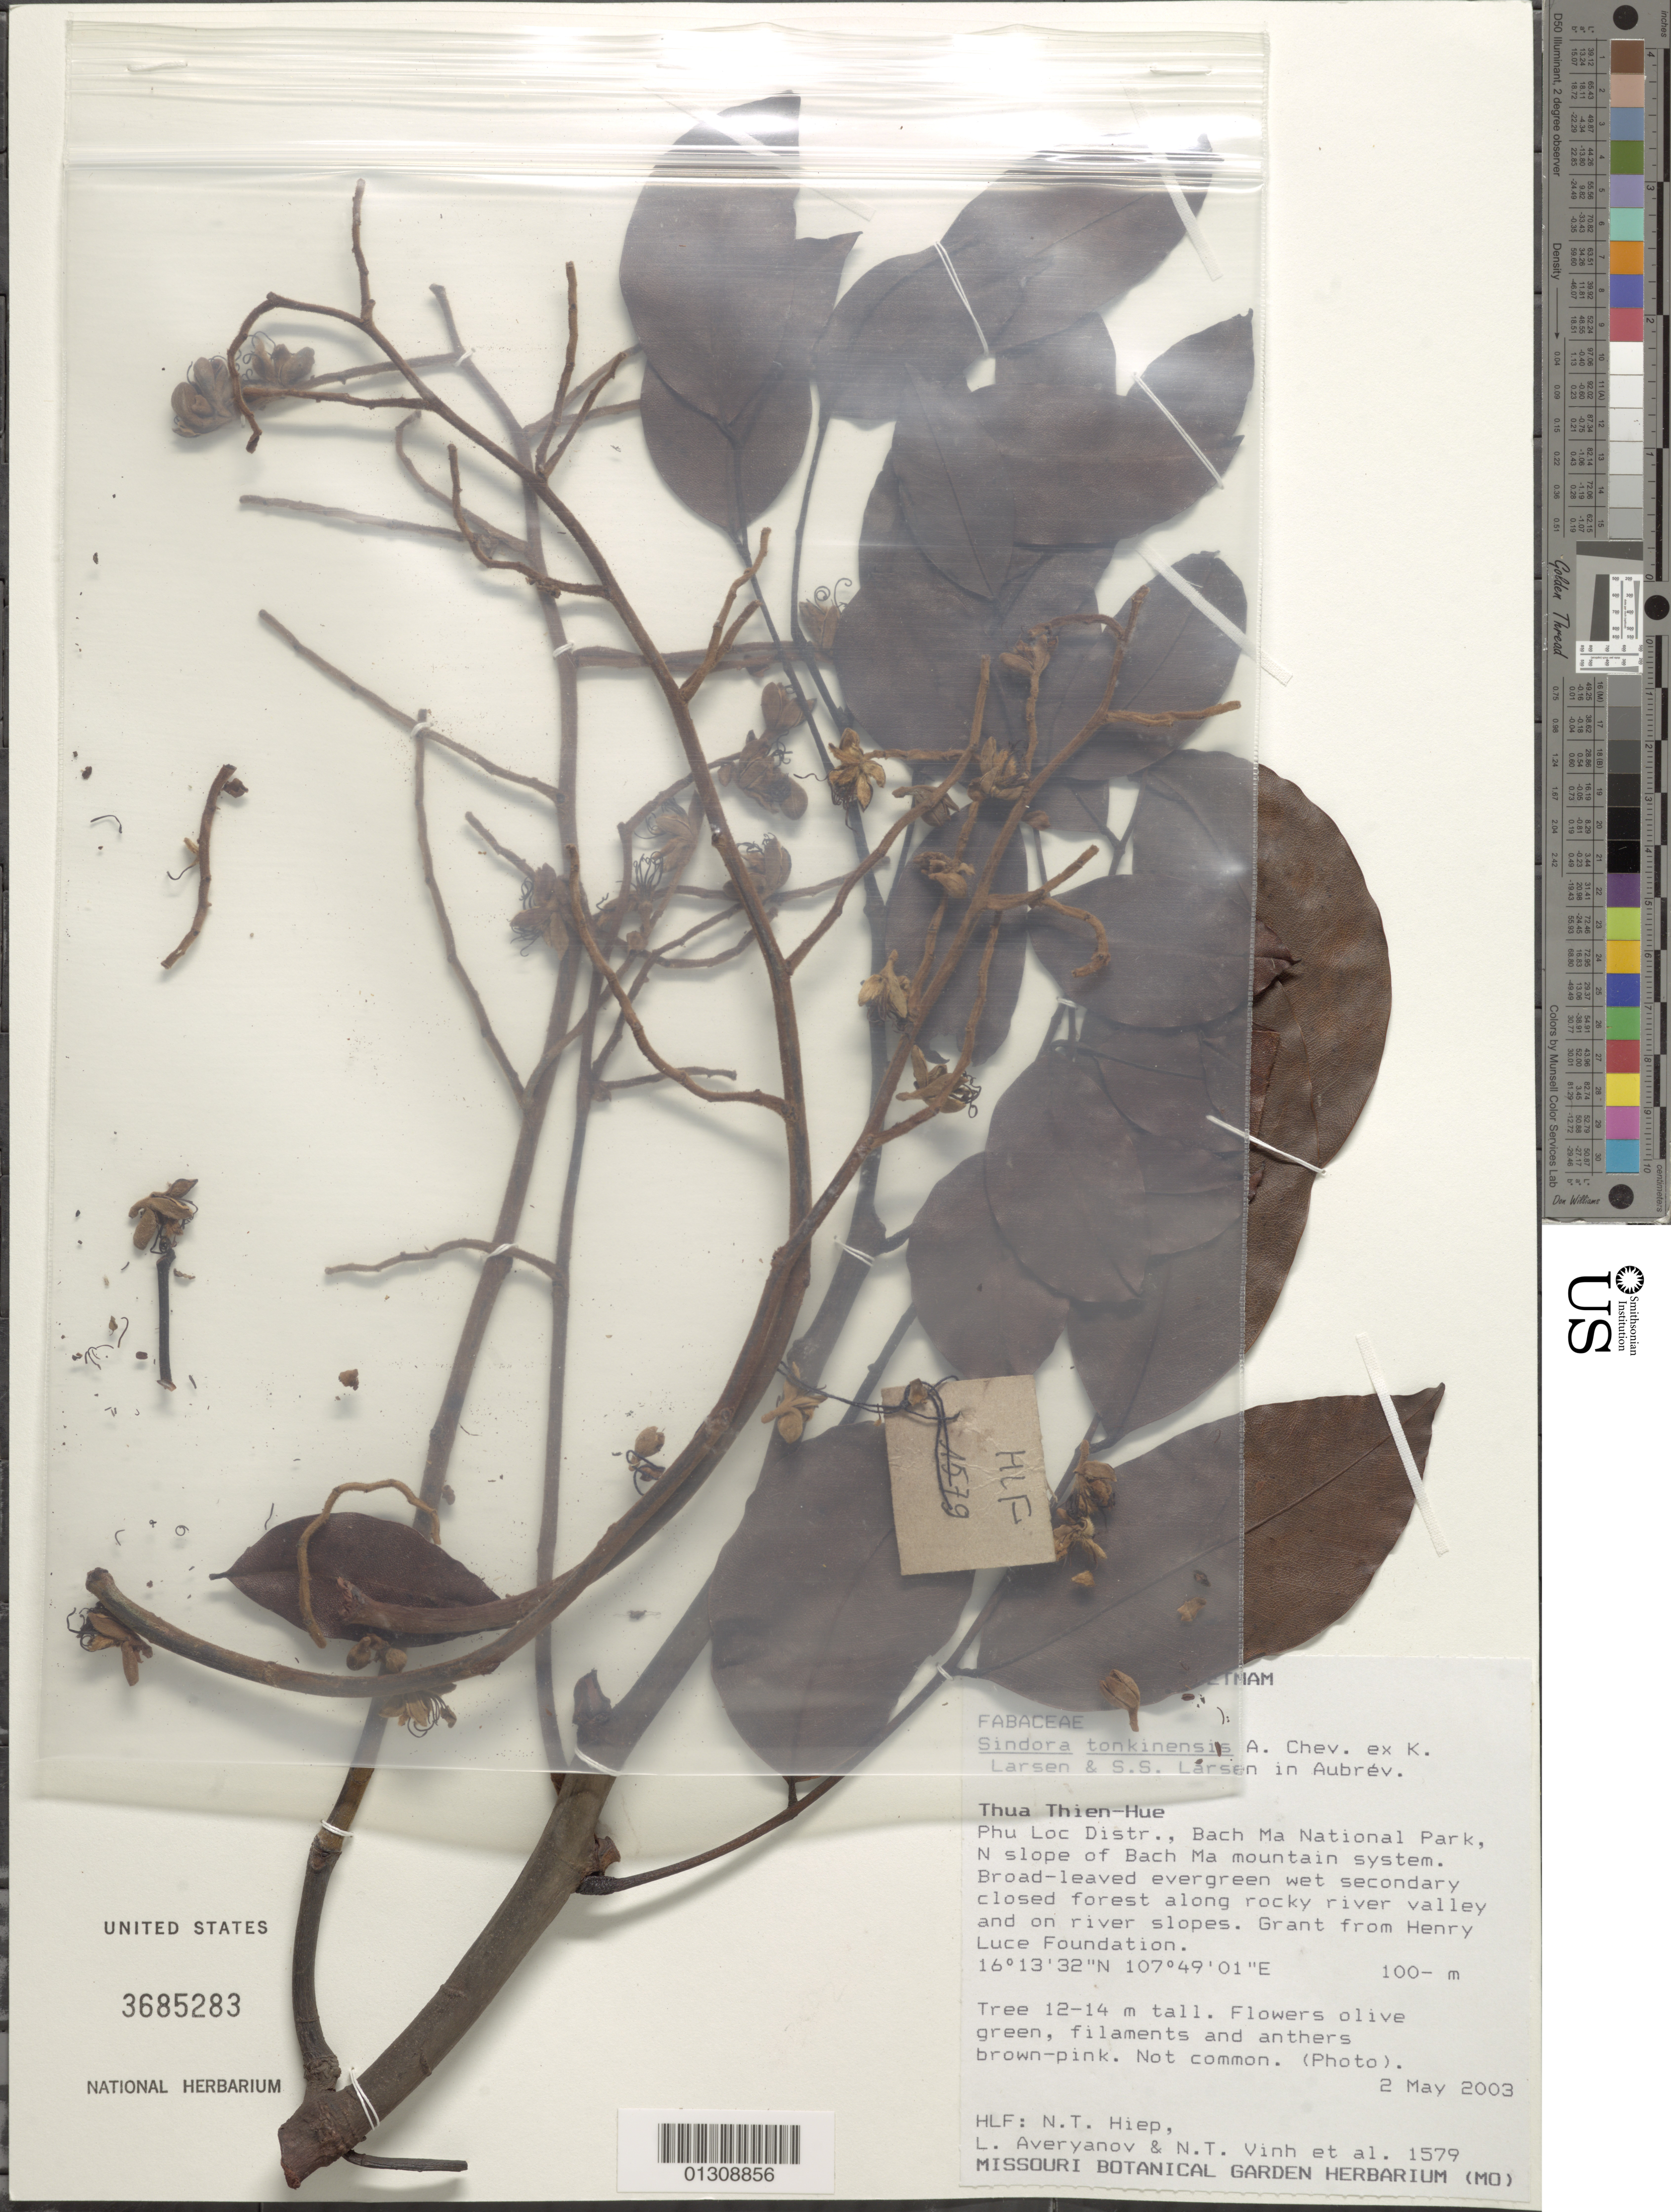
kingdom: Plantae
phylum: Tracheophyta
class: Magnoliopsida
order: Fabales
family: Fabaceae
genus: Sindora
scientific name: Sindora cochinchinensis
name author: Pierre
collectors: N. T. Hiep et al.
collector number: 1579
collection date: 2003-05-02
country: Vietnam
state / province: Thua Thien-Hue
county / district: Phu Loc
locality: Bach Ma National Park. N slope of Bach Ma mountain system.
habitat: Tree 12-14 m tall. Flowers olive green, filaments and anthers brown-pink. Not common.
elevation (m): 100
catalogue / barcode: US 3685283